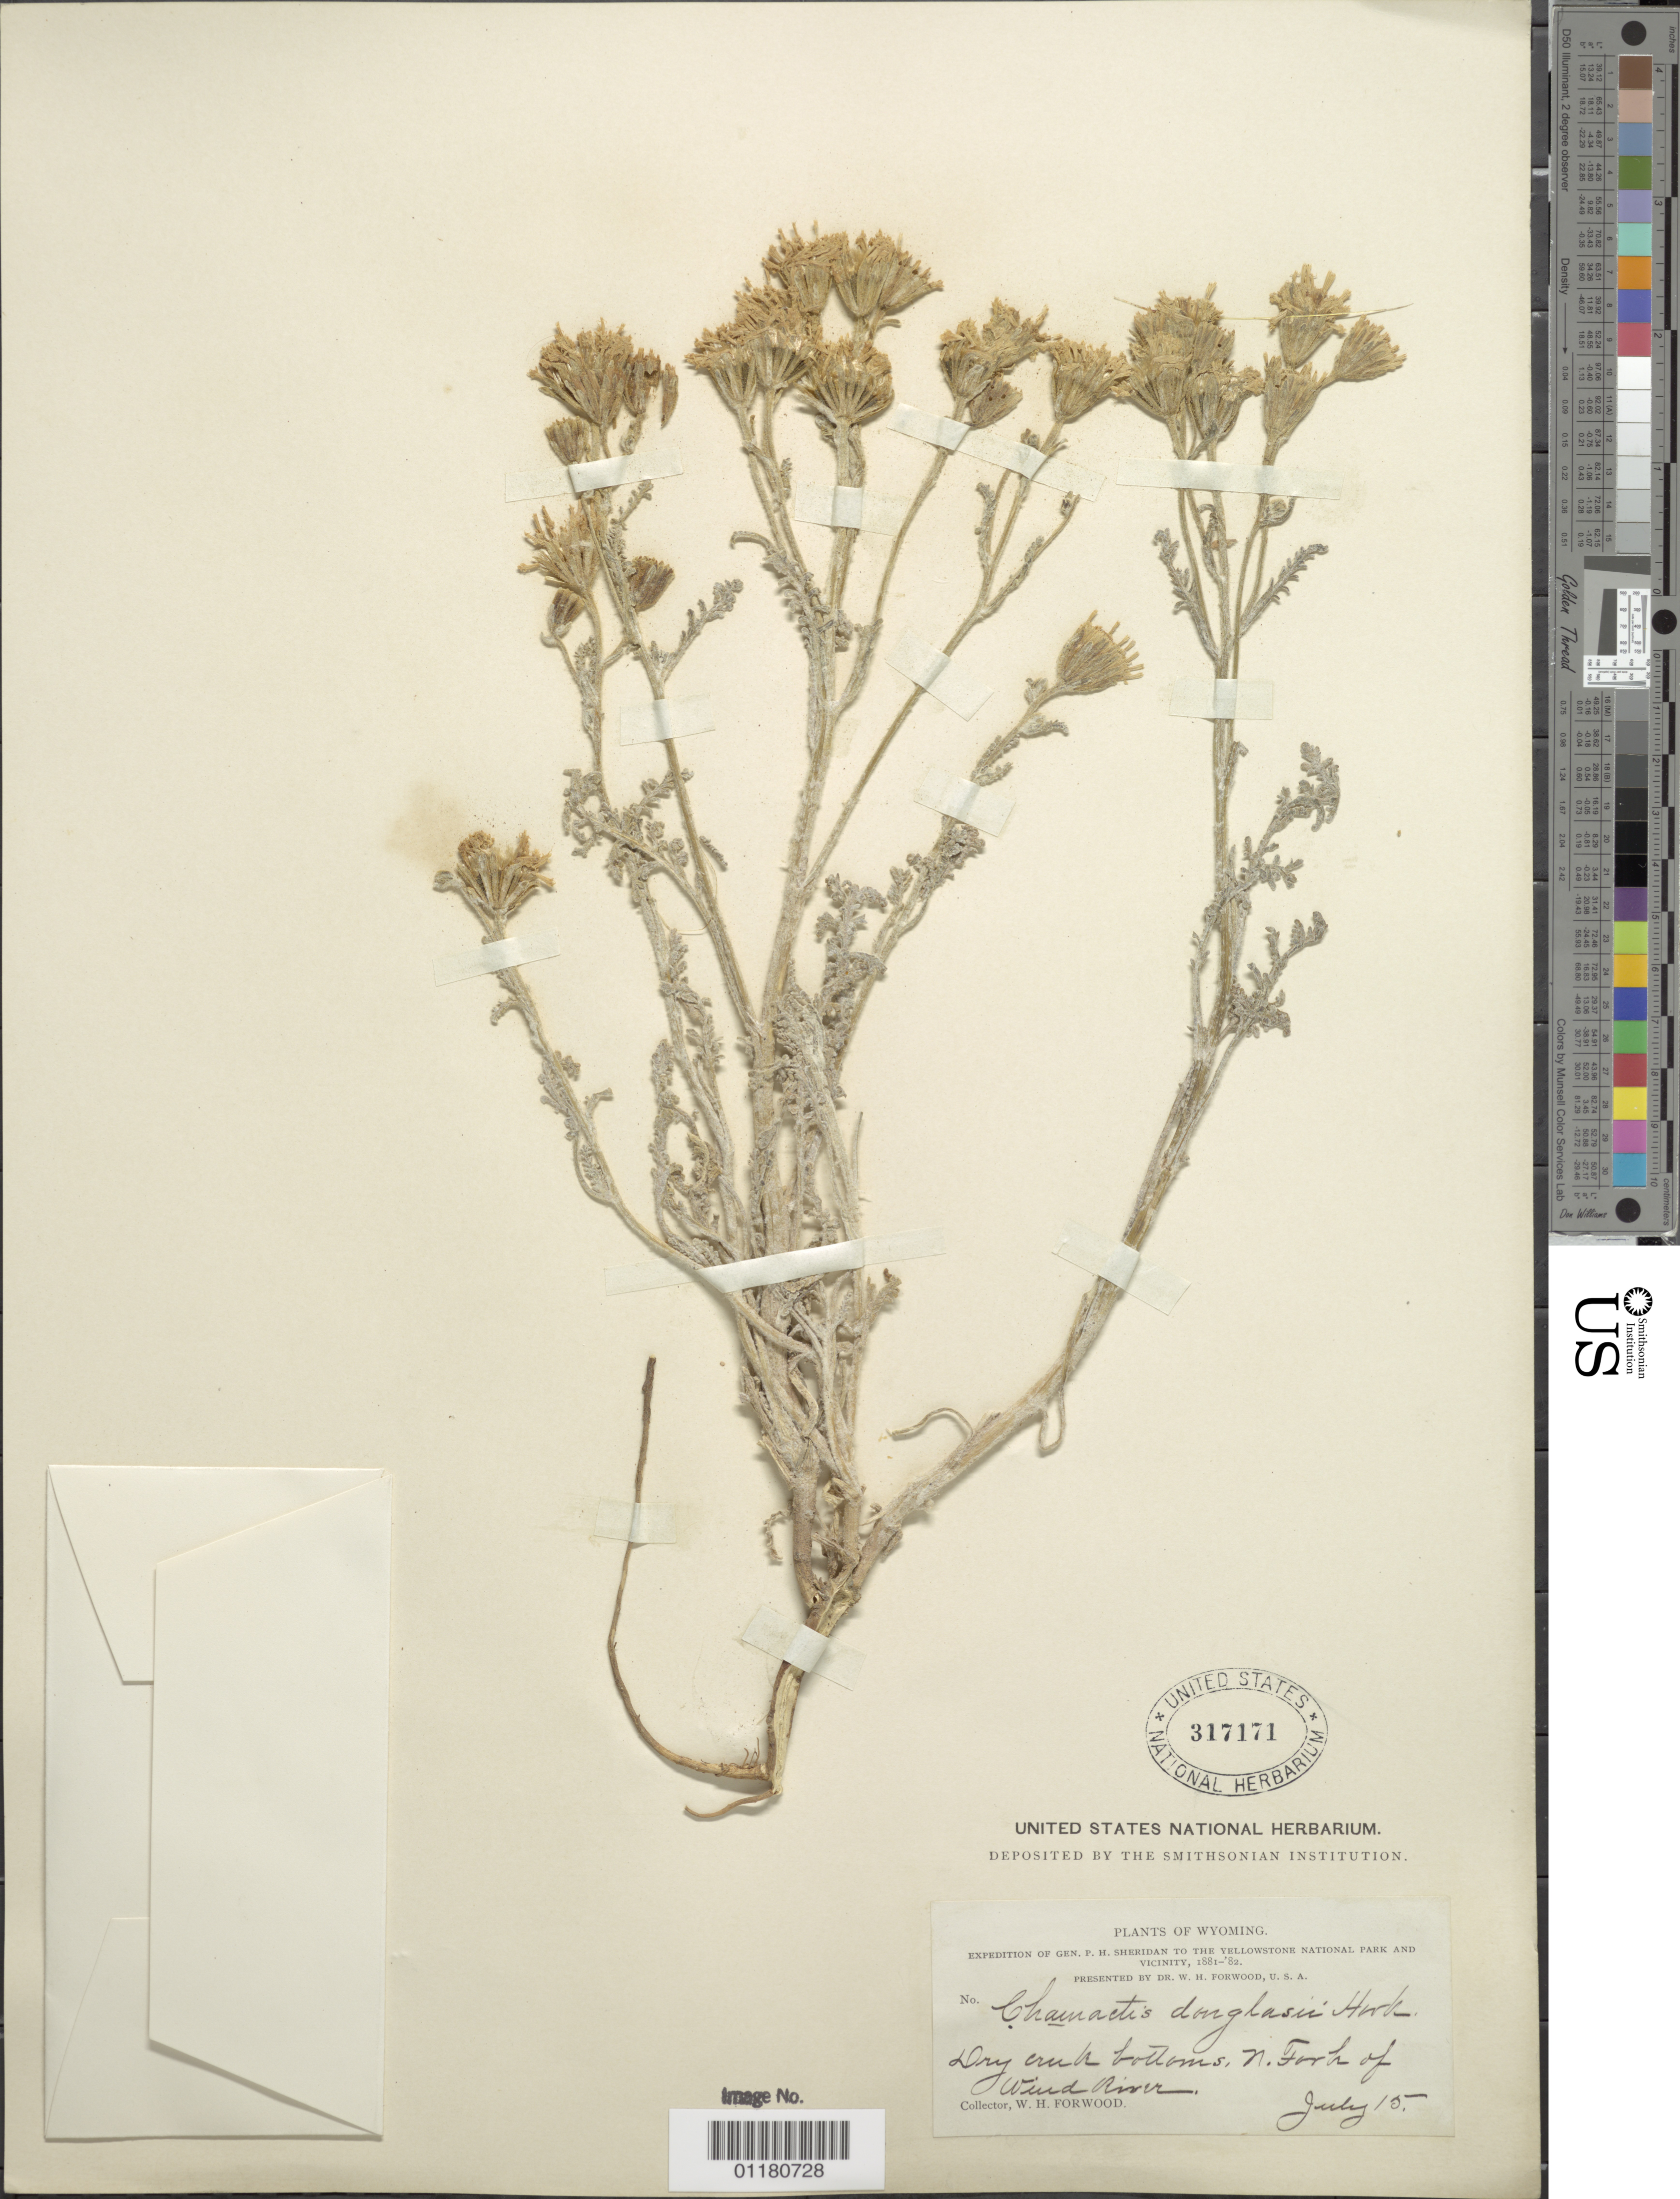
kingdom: Plantae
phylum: Tracheophyta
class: Magnoliopsida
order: Asterales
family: Asteraceae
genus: Chaenactis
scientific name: Chaenactis douglasii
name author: Hook. & Arn.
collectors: W. Forwood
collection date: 1881-07-15/1882-07-15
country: United States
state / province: Wyoming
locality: North Fork of Wind River.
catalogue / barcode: US 317171